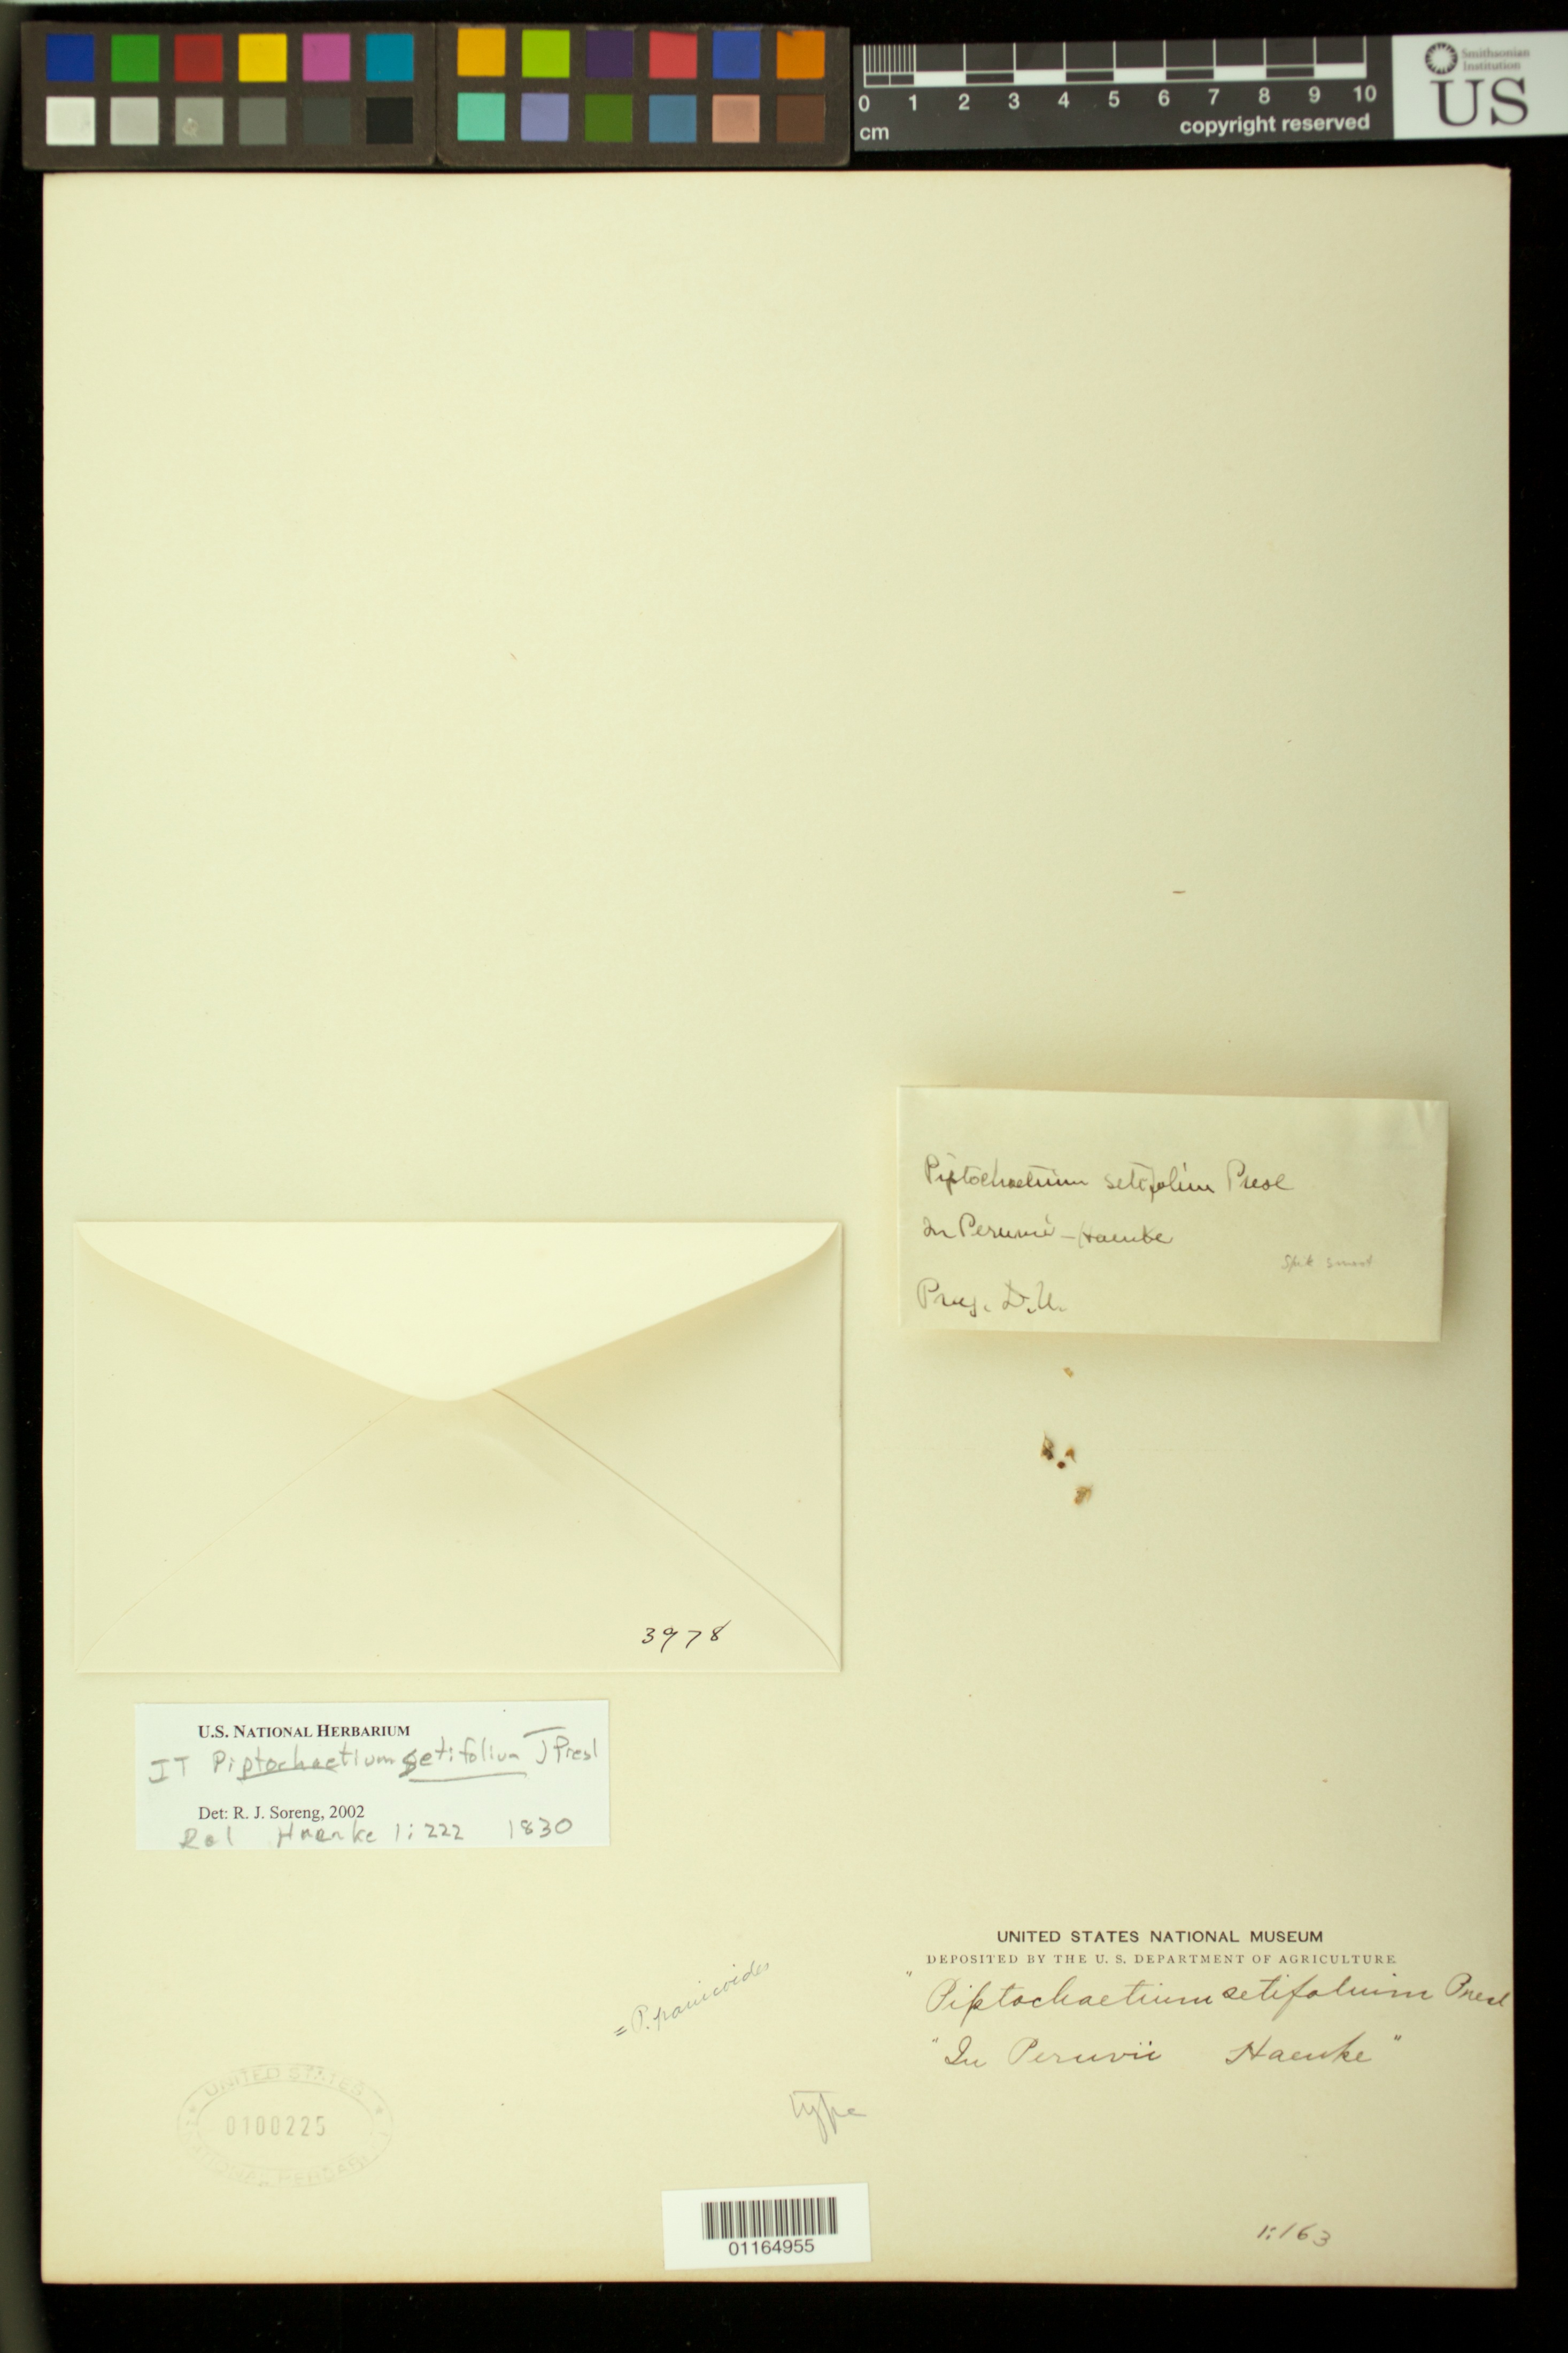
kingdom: Plantae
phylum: Tracheophyta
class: Liliopsida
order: Poales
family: Poaceae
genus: Piptochaetium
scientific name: Piptochaetium setifolium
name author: J. Presl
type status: Type Collection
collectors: T. P. X. Haenke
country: Peru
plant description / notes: Fragmentary material of type specimen ex herb. Prague (?)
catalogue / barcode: US 100225